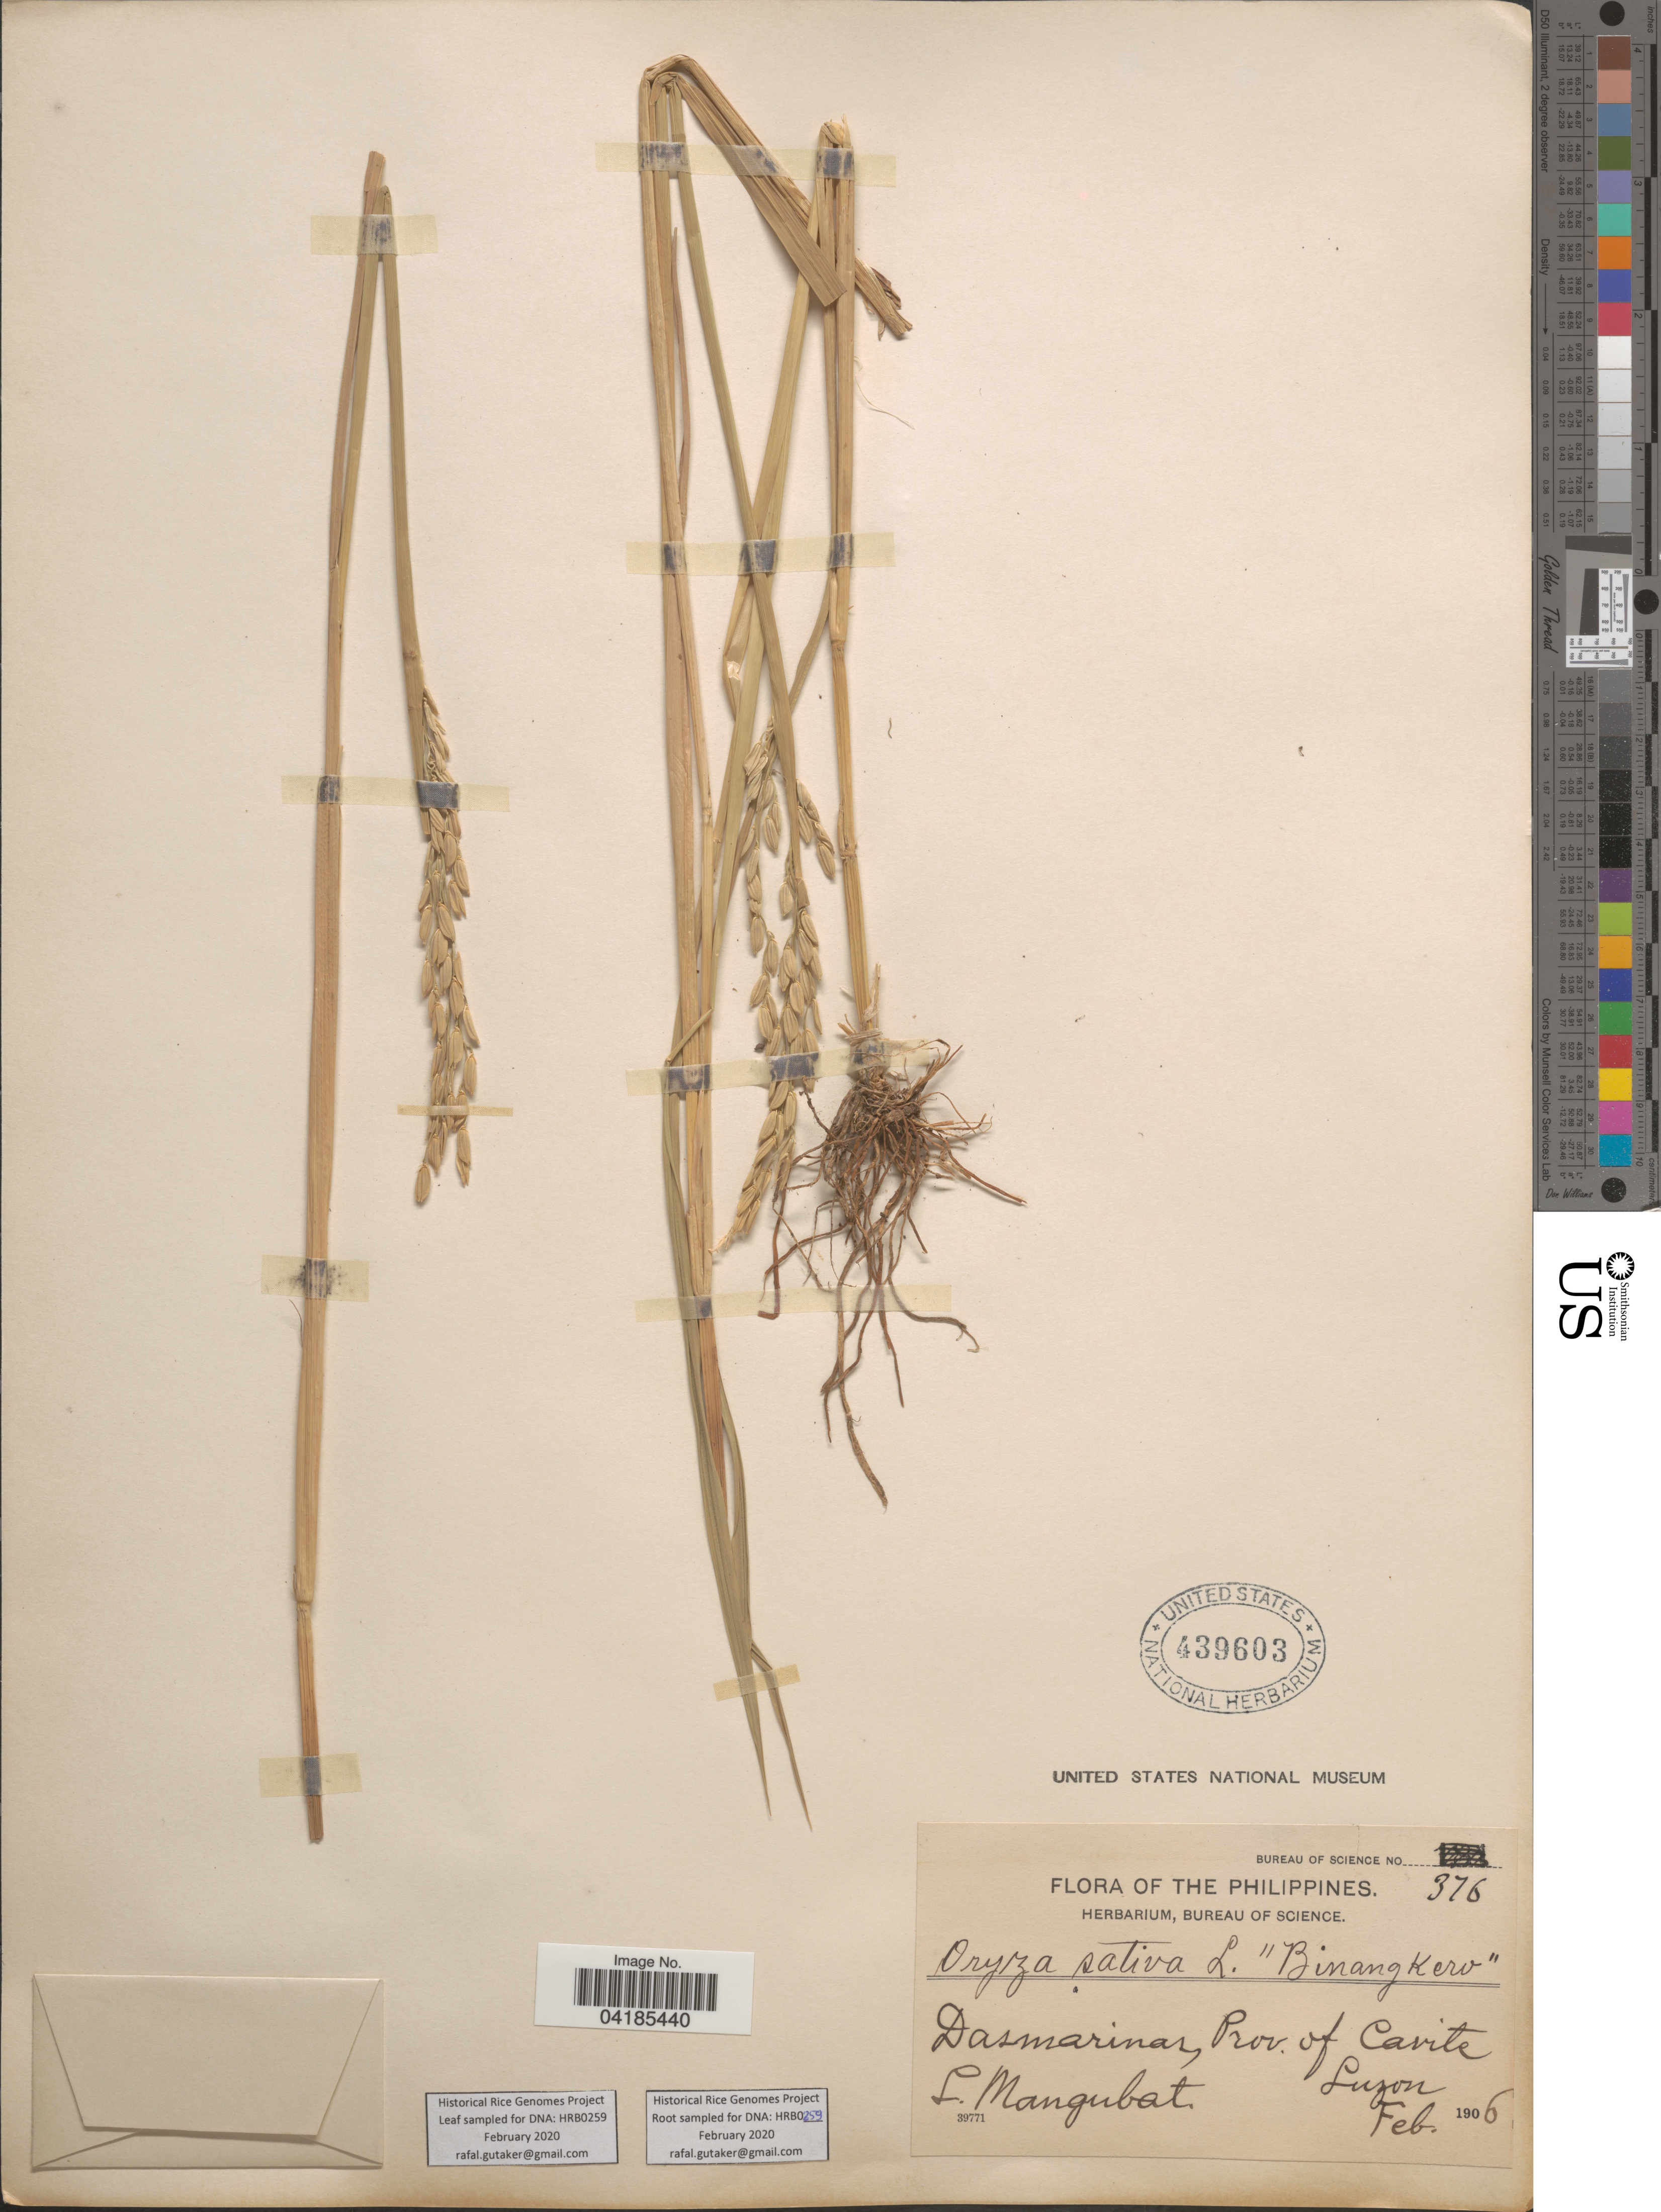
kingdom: Plantae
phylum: Tracheophyta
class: Liliopsida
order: Poales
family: Poaceae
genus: Oryza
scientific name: Oryza sativa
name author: L.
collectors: L. Mangubat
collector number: Bureau of Science 376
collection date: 1906-02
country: Philippines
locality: Dasmarinas, Prov. of Cavite. Luzon.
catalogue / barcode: US 439603